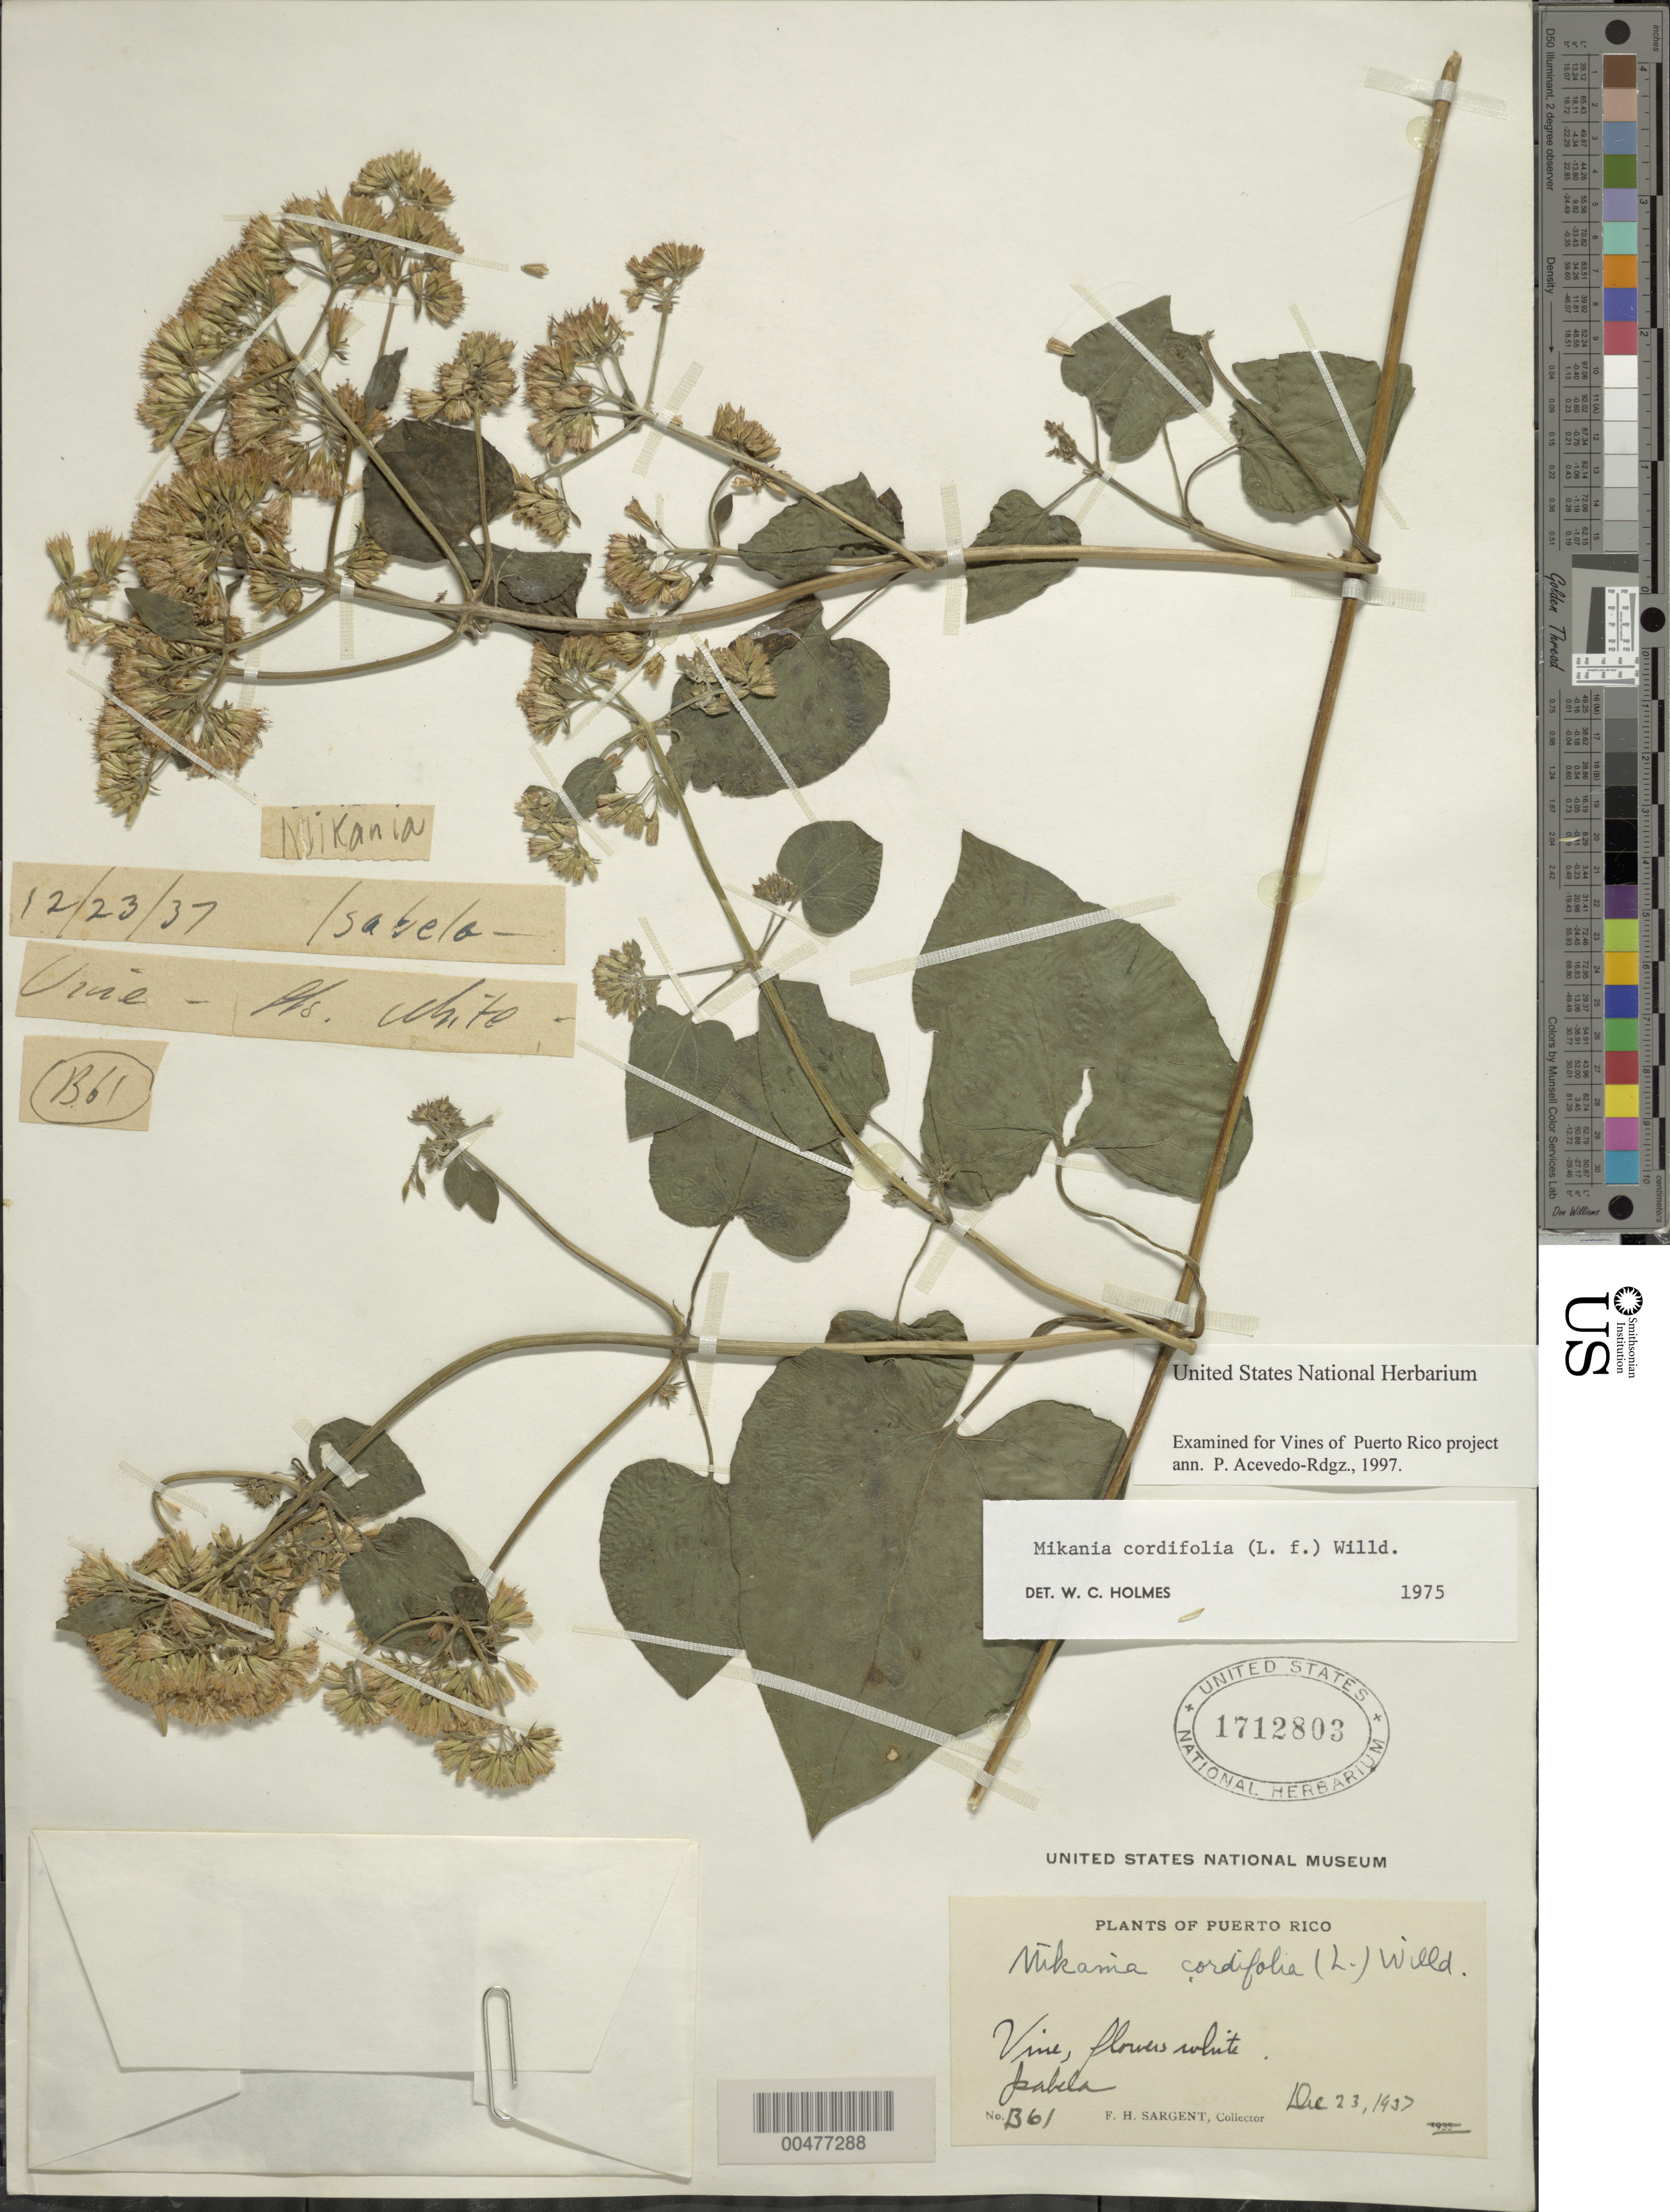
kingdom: Plantae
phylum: Tracheophyta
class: Magnoliopsida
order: Asterales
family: Asteraceae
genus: Mikania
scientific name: Mikania cordifolia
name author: Kunth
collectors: F. H. Sargent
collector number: B61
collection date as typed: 23 Dec 1937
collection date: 1937-12-23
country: Puerto Rico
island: Greater Antilles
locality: Isabela.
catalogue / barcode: US 1712803